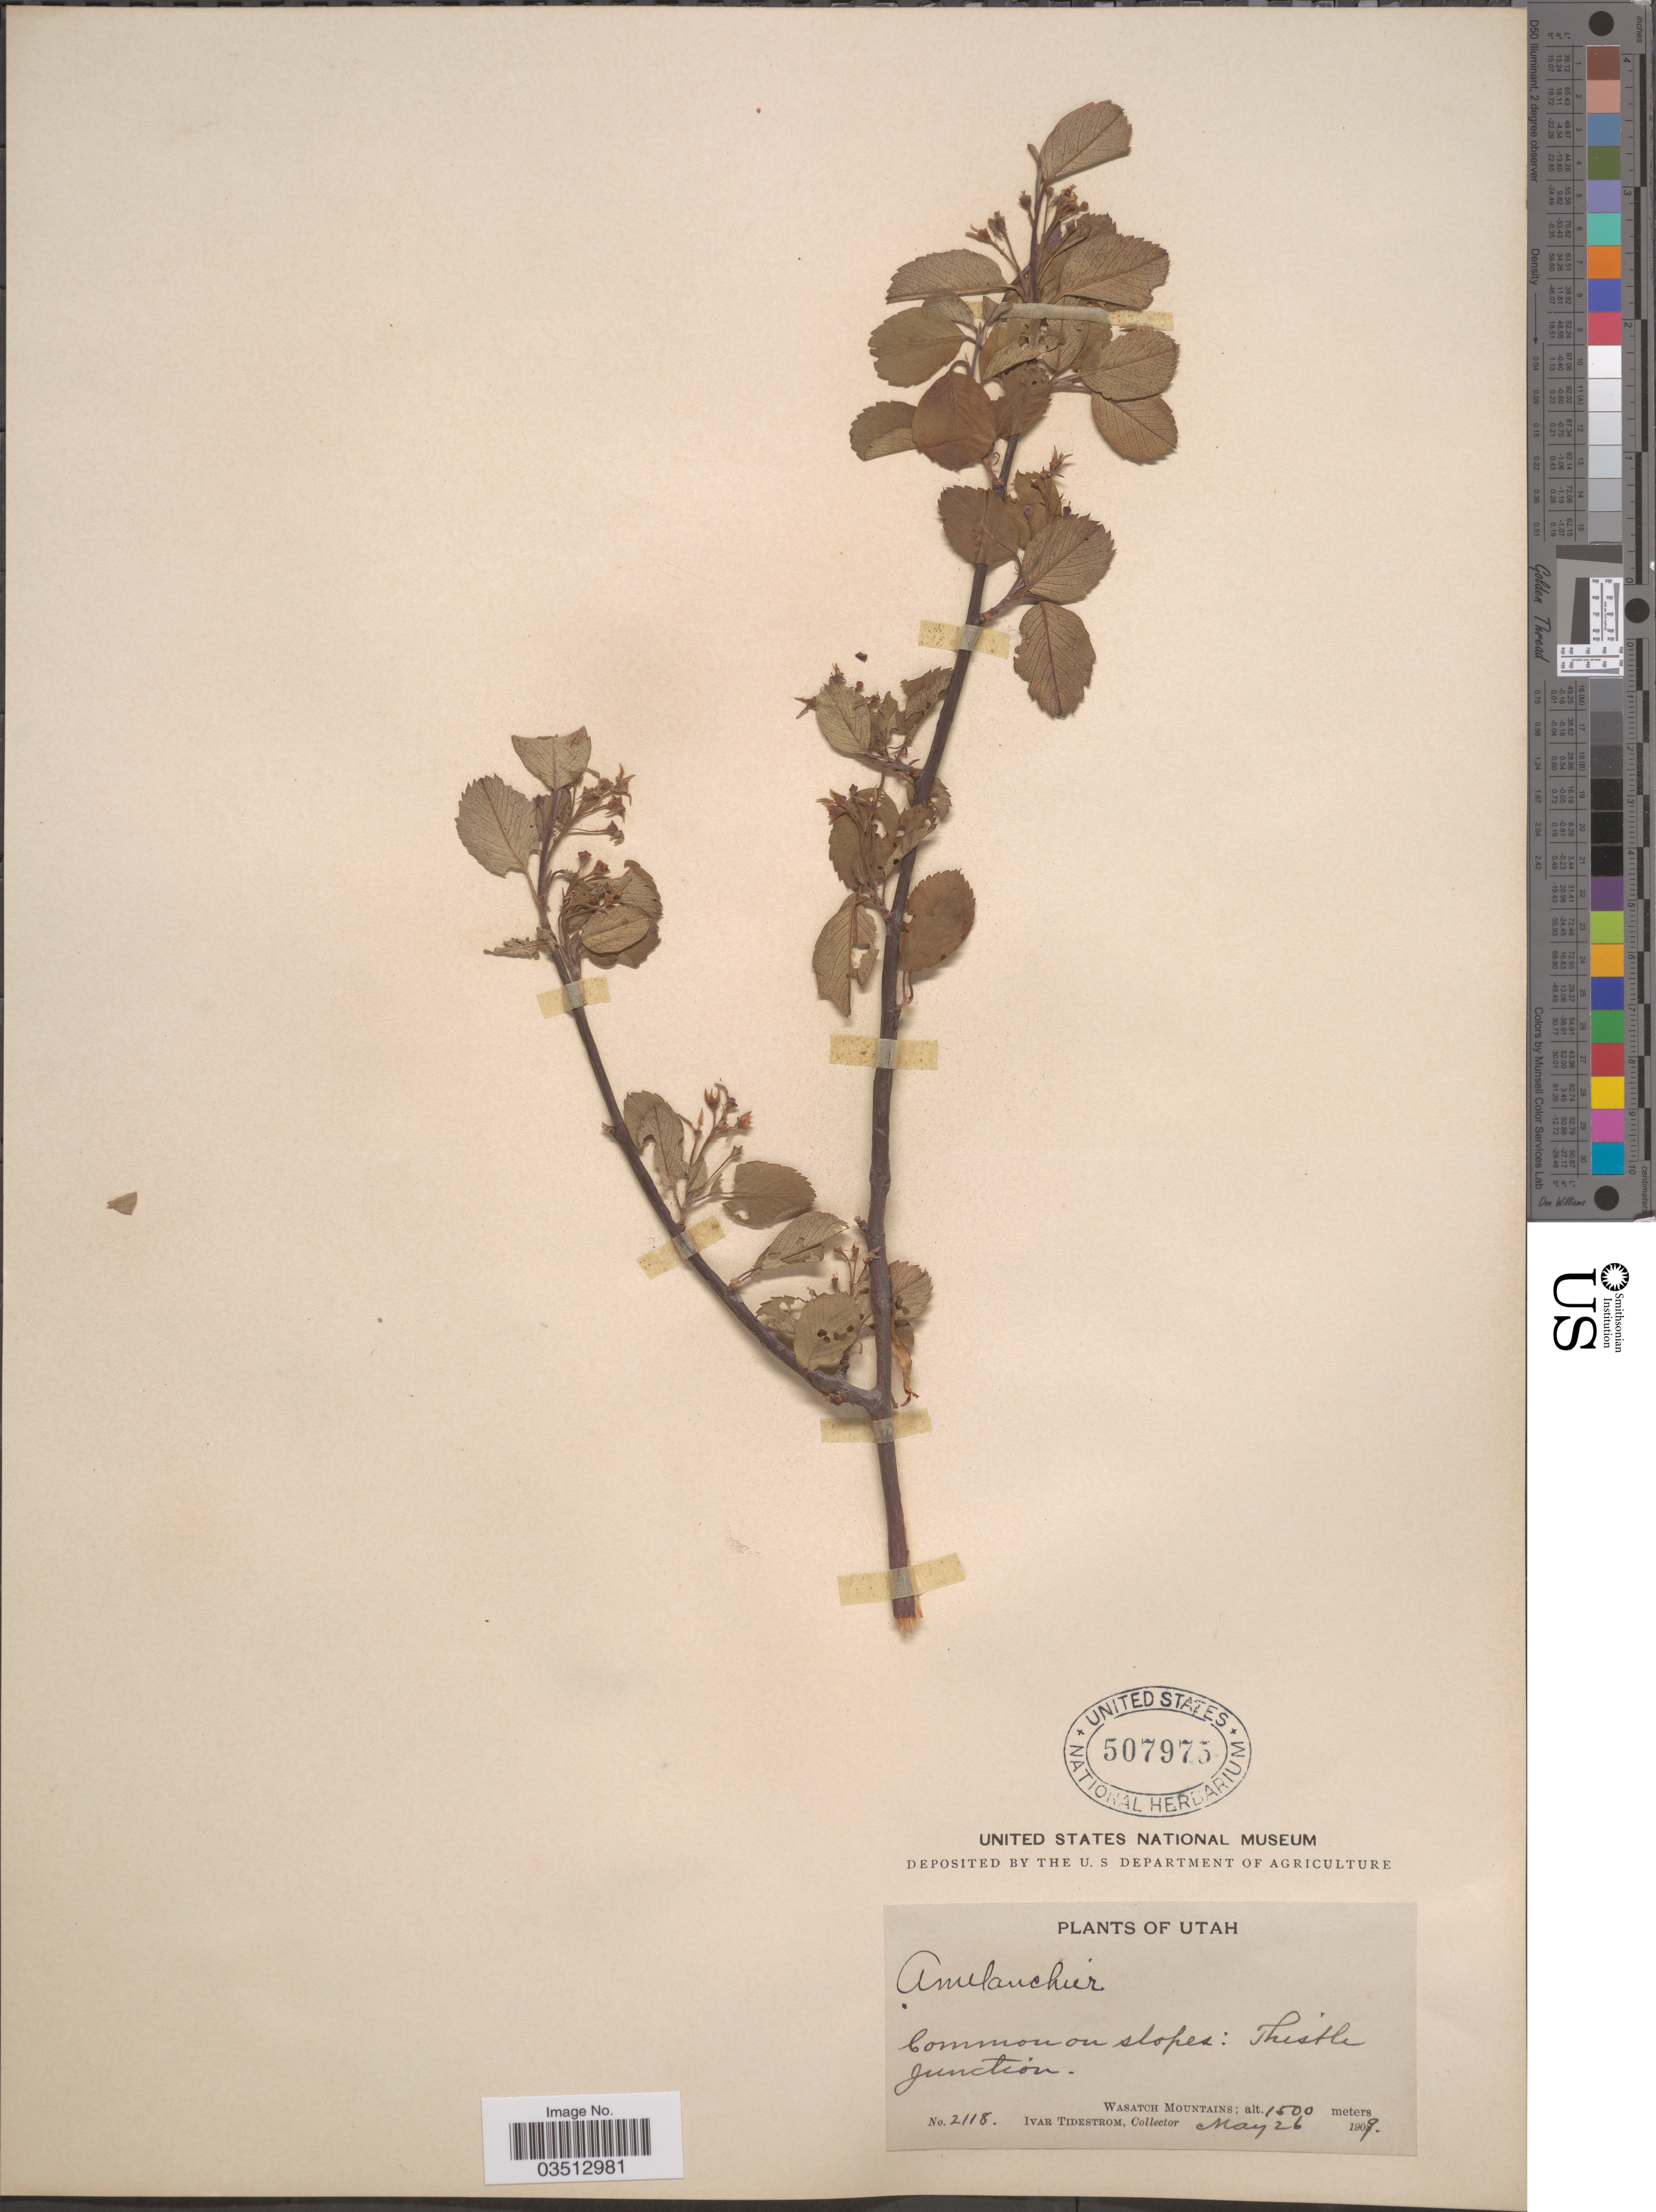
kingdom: Plantae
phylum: Tracheophyta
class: Magnoliopsida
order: Rosales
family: Rosaceae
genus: Amelanchier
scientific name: Amelanchier sp.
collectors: I. F. Tidestrom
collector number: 2118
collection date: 1909-05-26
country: United States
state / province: Utah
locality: Thistle Junction. Wasatch Mountains.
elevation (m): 1500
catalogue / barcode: US 507975